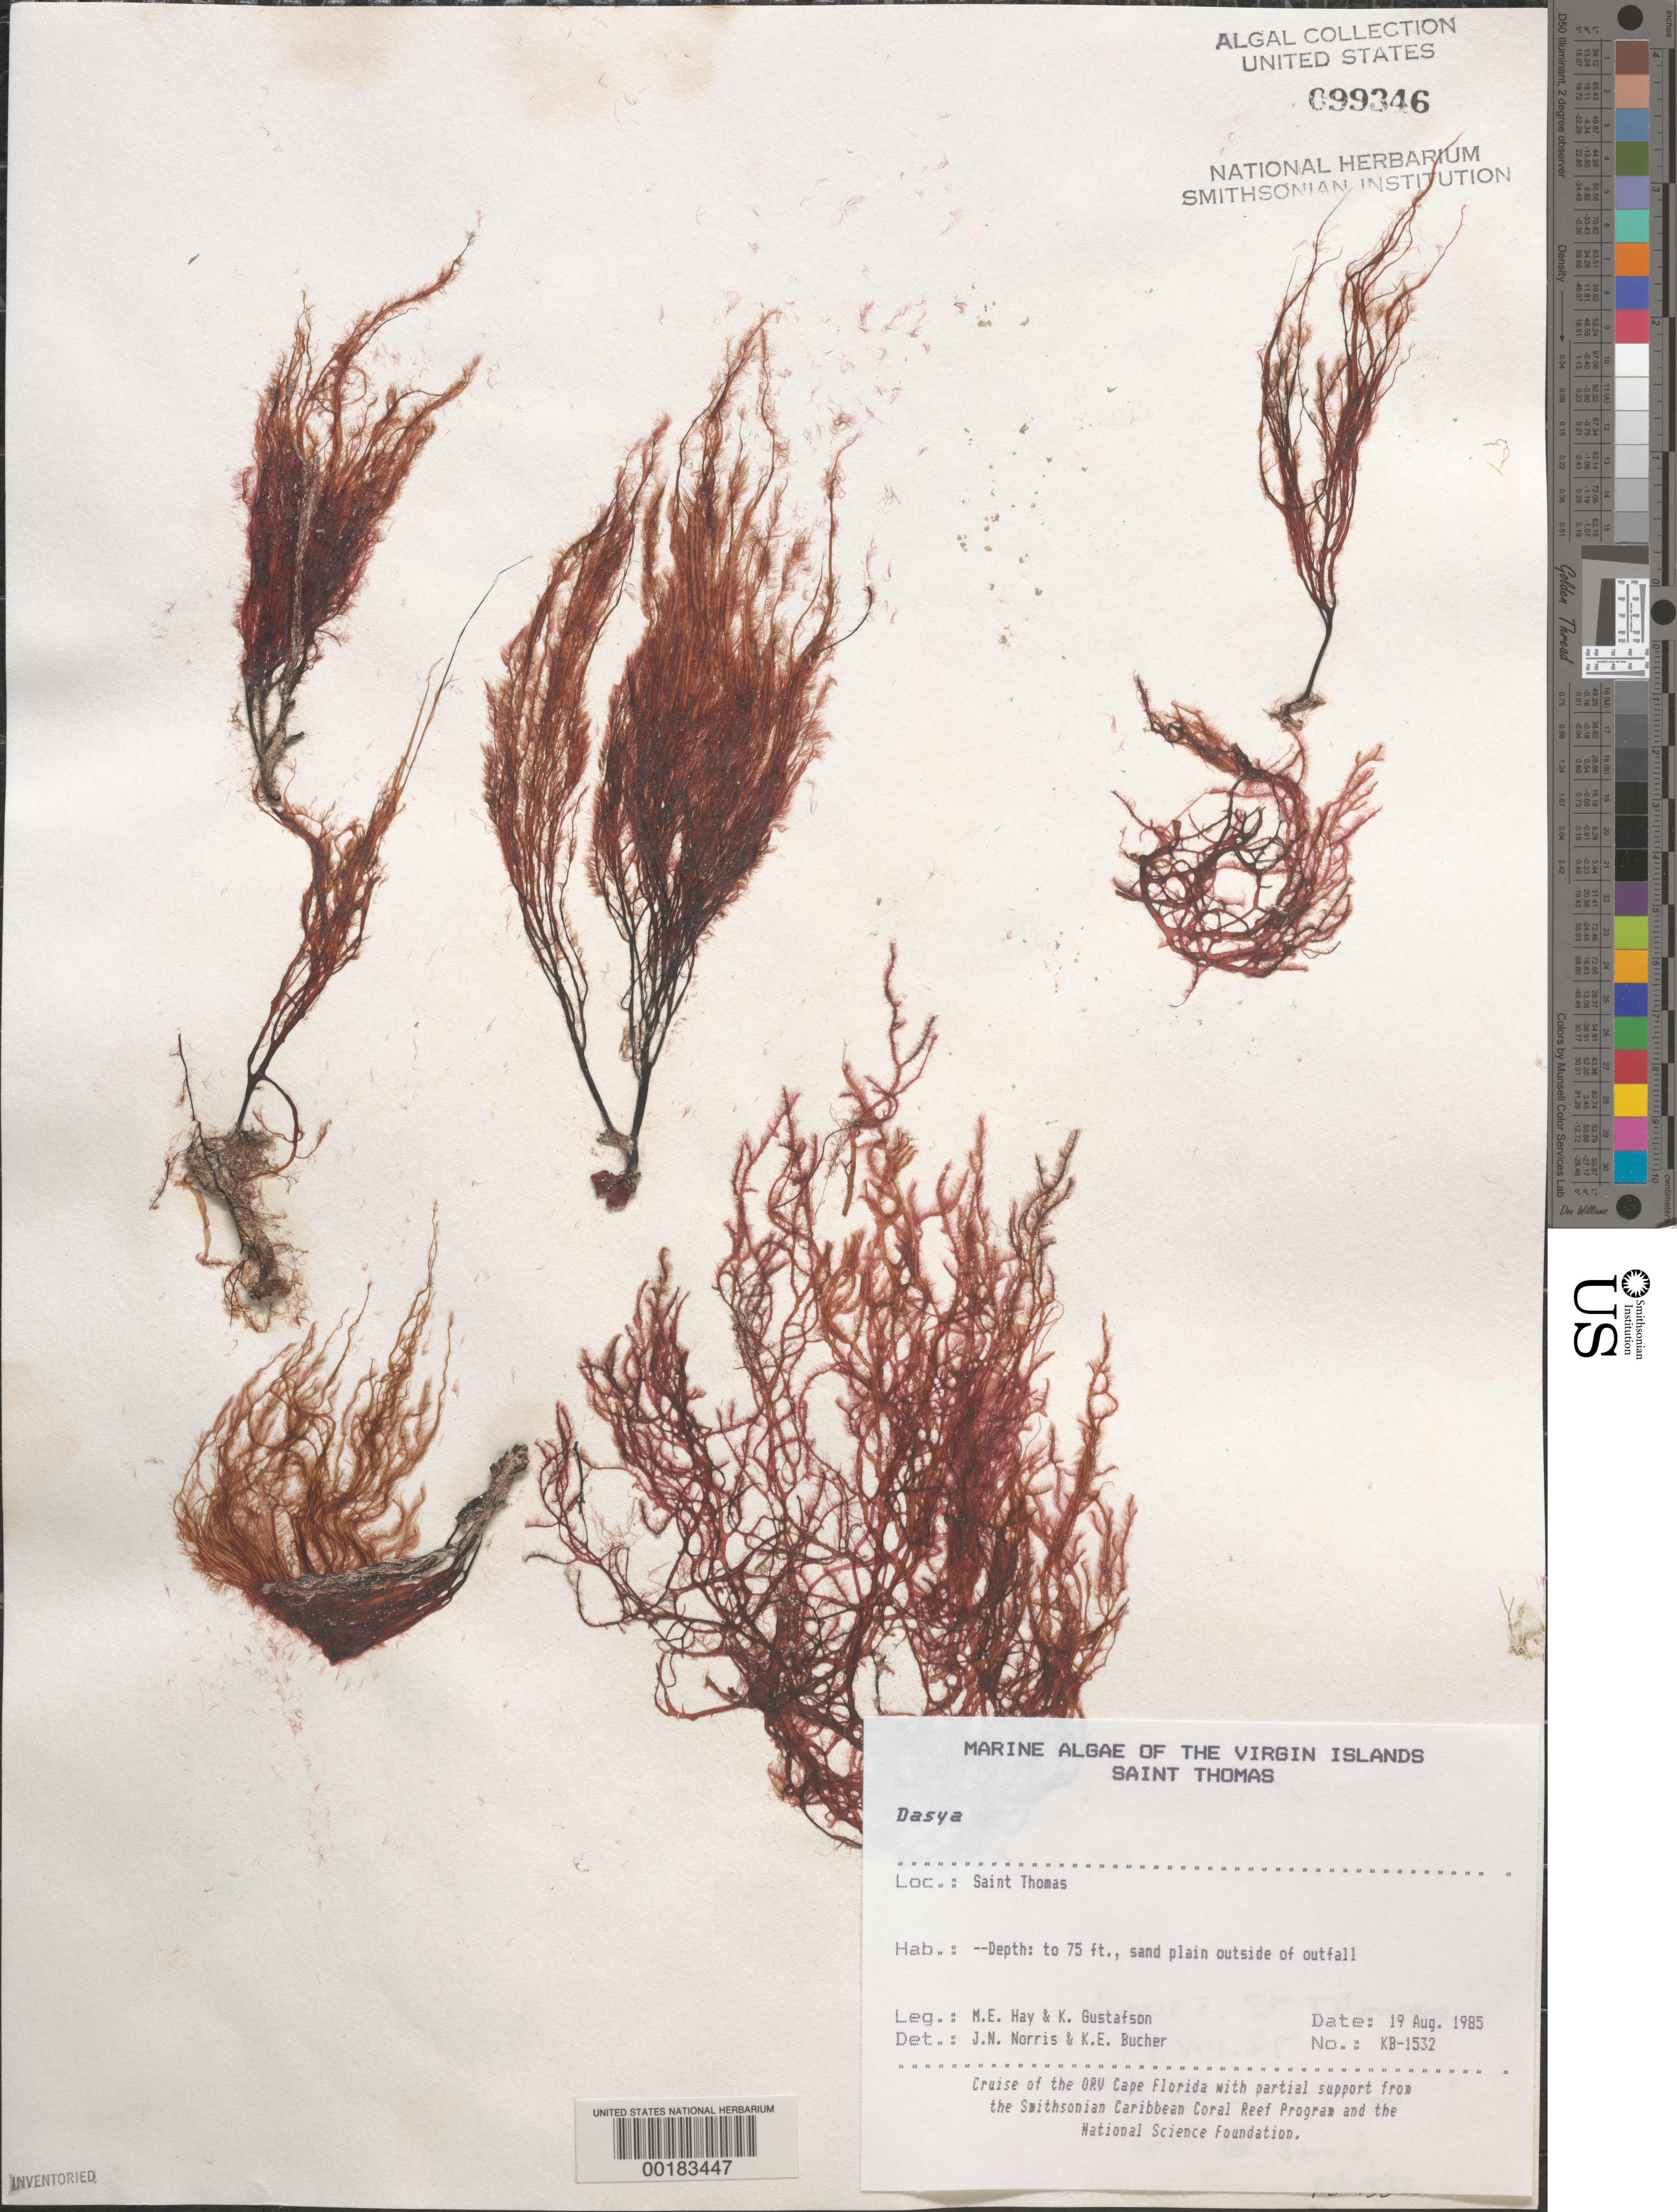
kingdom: Plantae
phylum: Rhodophyta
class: Florideophyceae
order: Ceramiales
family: Dasyaceae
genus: Dasya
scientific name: Dasya sp.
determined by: Norris, J. N.; Bucher, K. E.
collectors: M. E. Hay & K. Gustafson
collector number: KB-1532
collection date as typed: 19 Aug 1985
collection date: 1985-08-19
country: U.S. Virgin Islands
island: St. Thomas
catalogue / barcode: US 99346